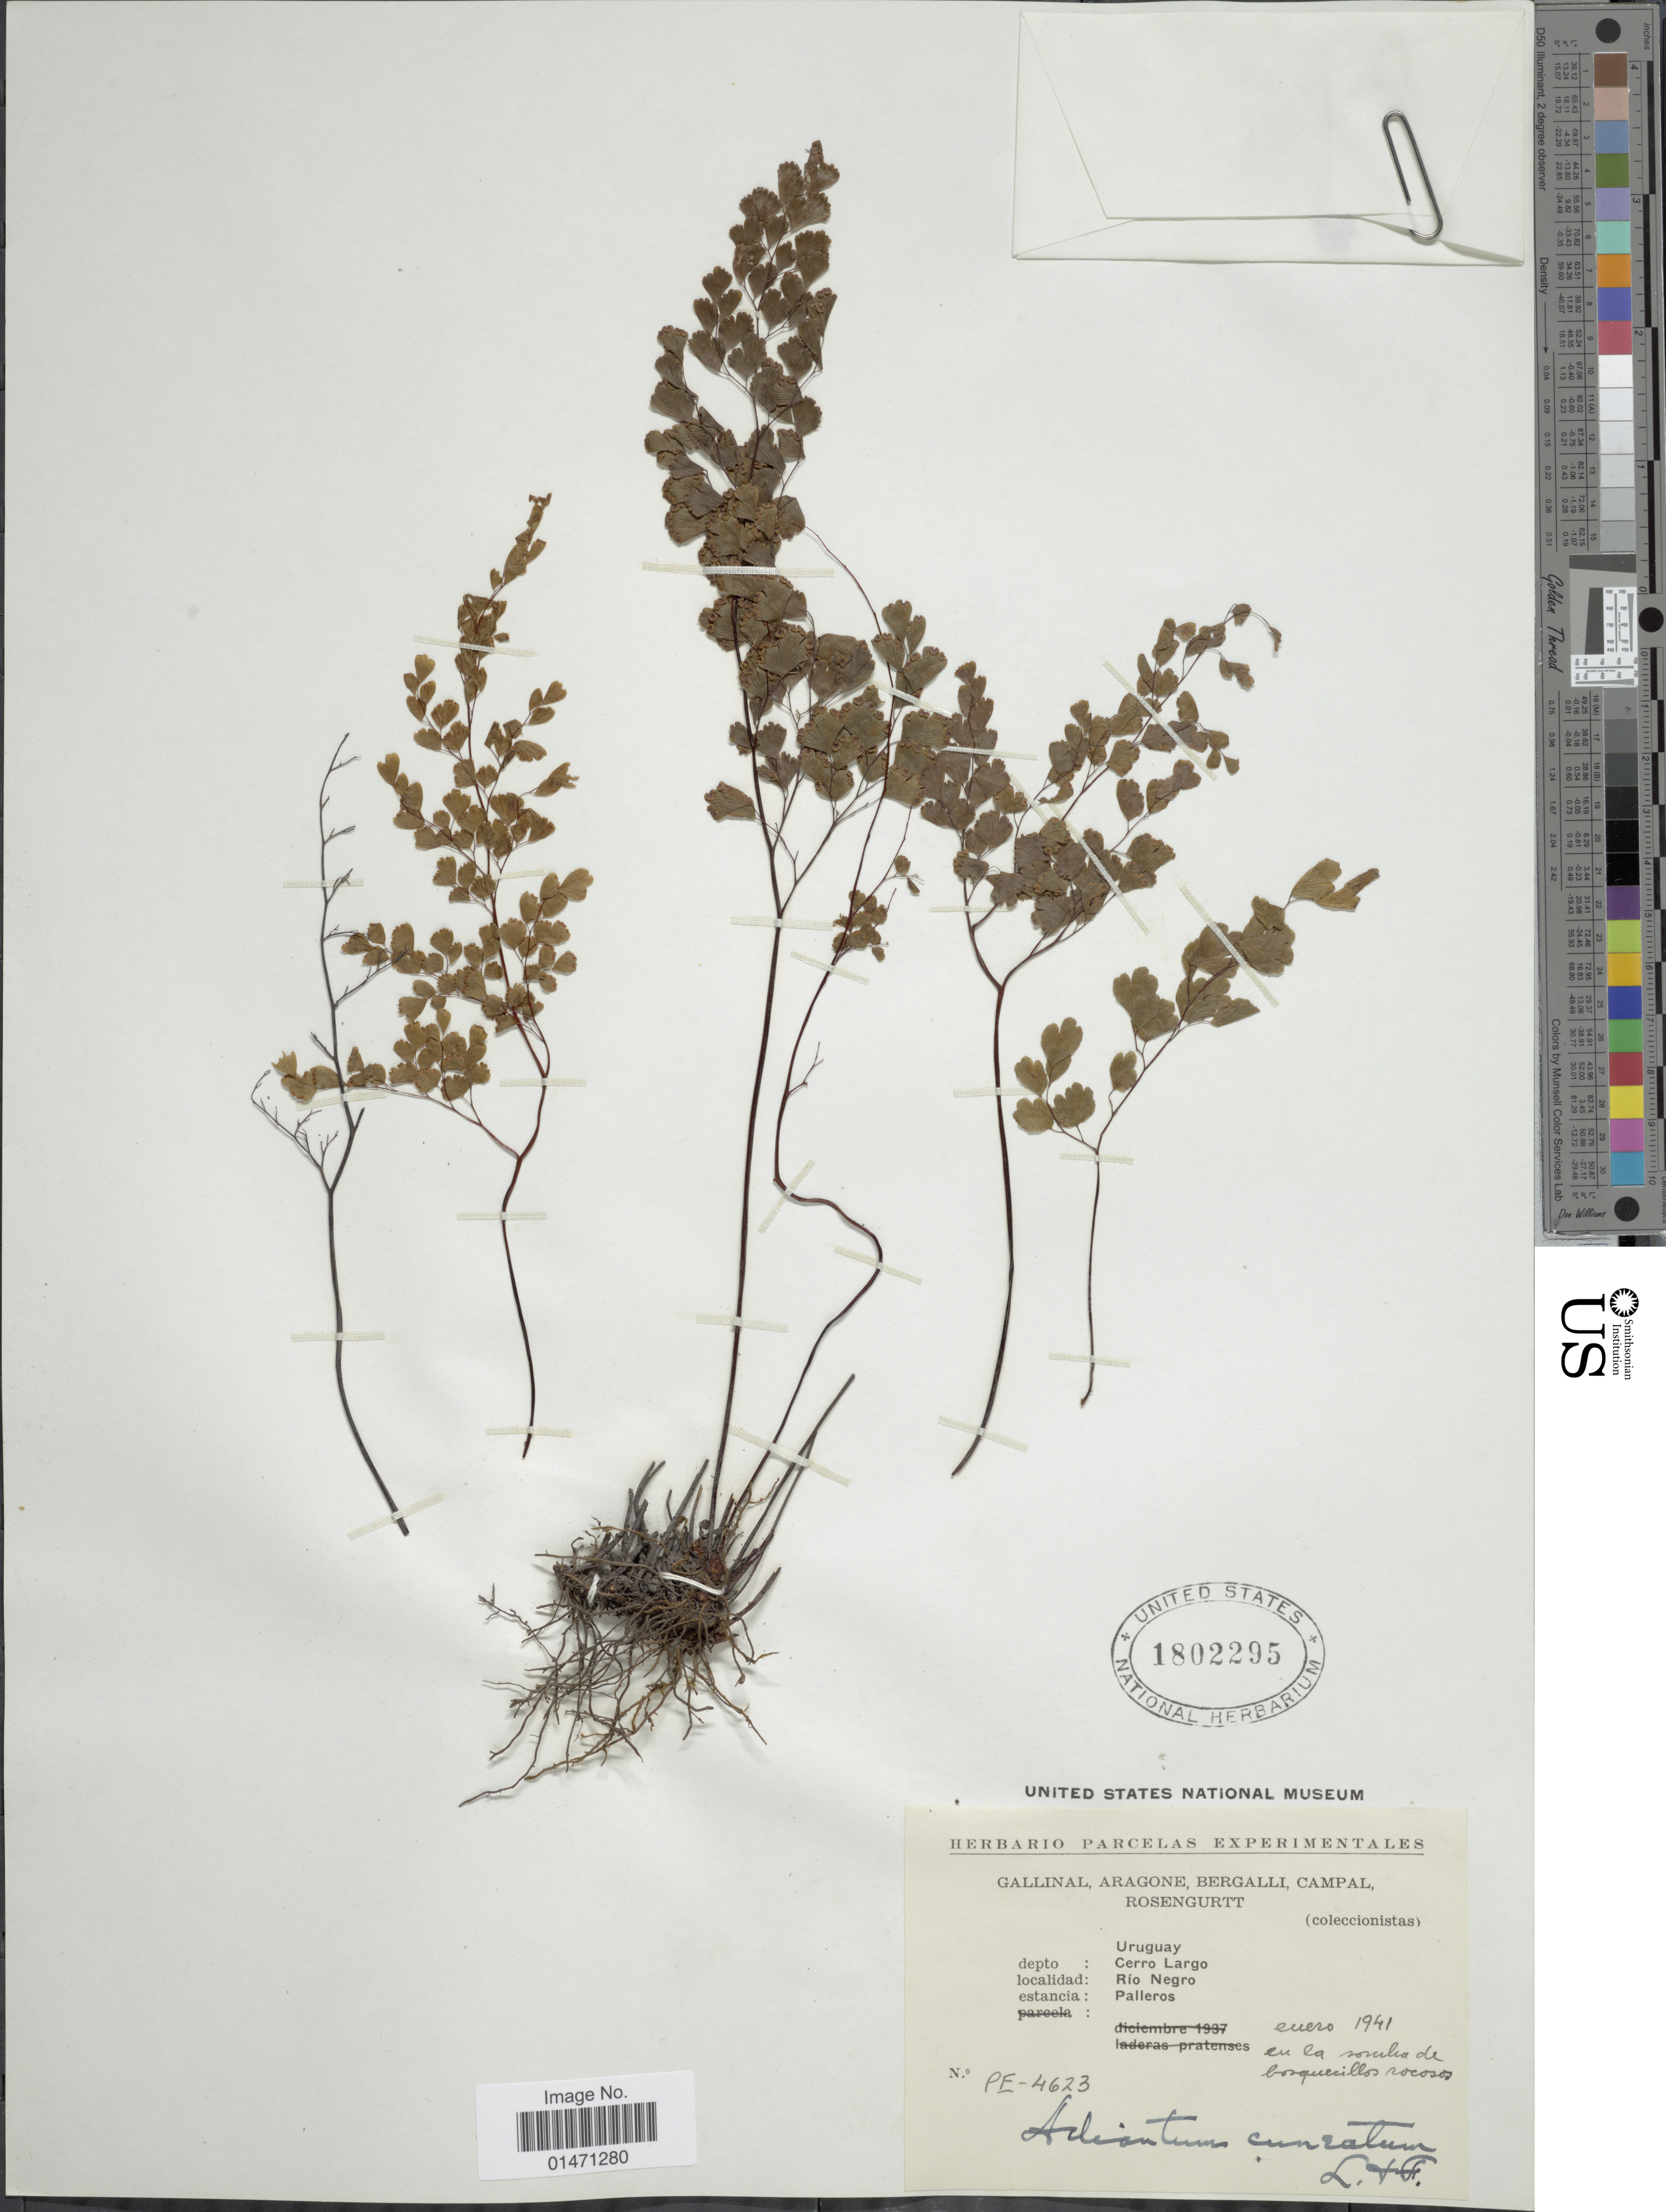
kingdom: Plantae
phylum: Tracheophyta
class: Polypodiopsida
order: Polypodiales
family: Pteridaceae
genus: Adiantum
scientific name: Adiantum raddianum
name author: C. Presl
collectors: -. Gallinal, -- Aragone, -- Bergalli, -- Campal & Rosengurtt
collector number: PE-4623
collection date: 1941-01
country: Uruguay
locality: Uruguay, dept. : Cerro Largo, Rio Negro, Estancia Palleros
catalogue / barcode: US 1802295